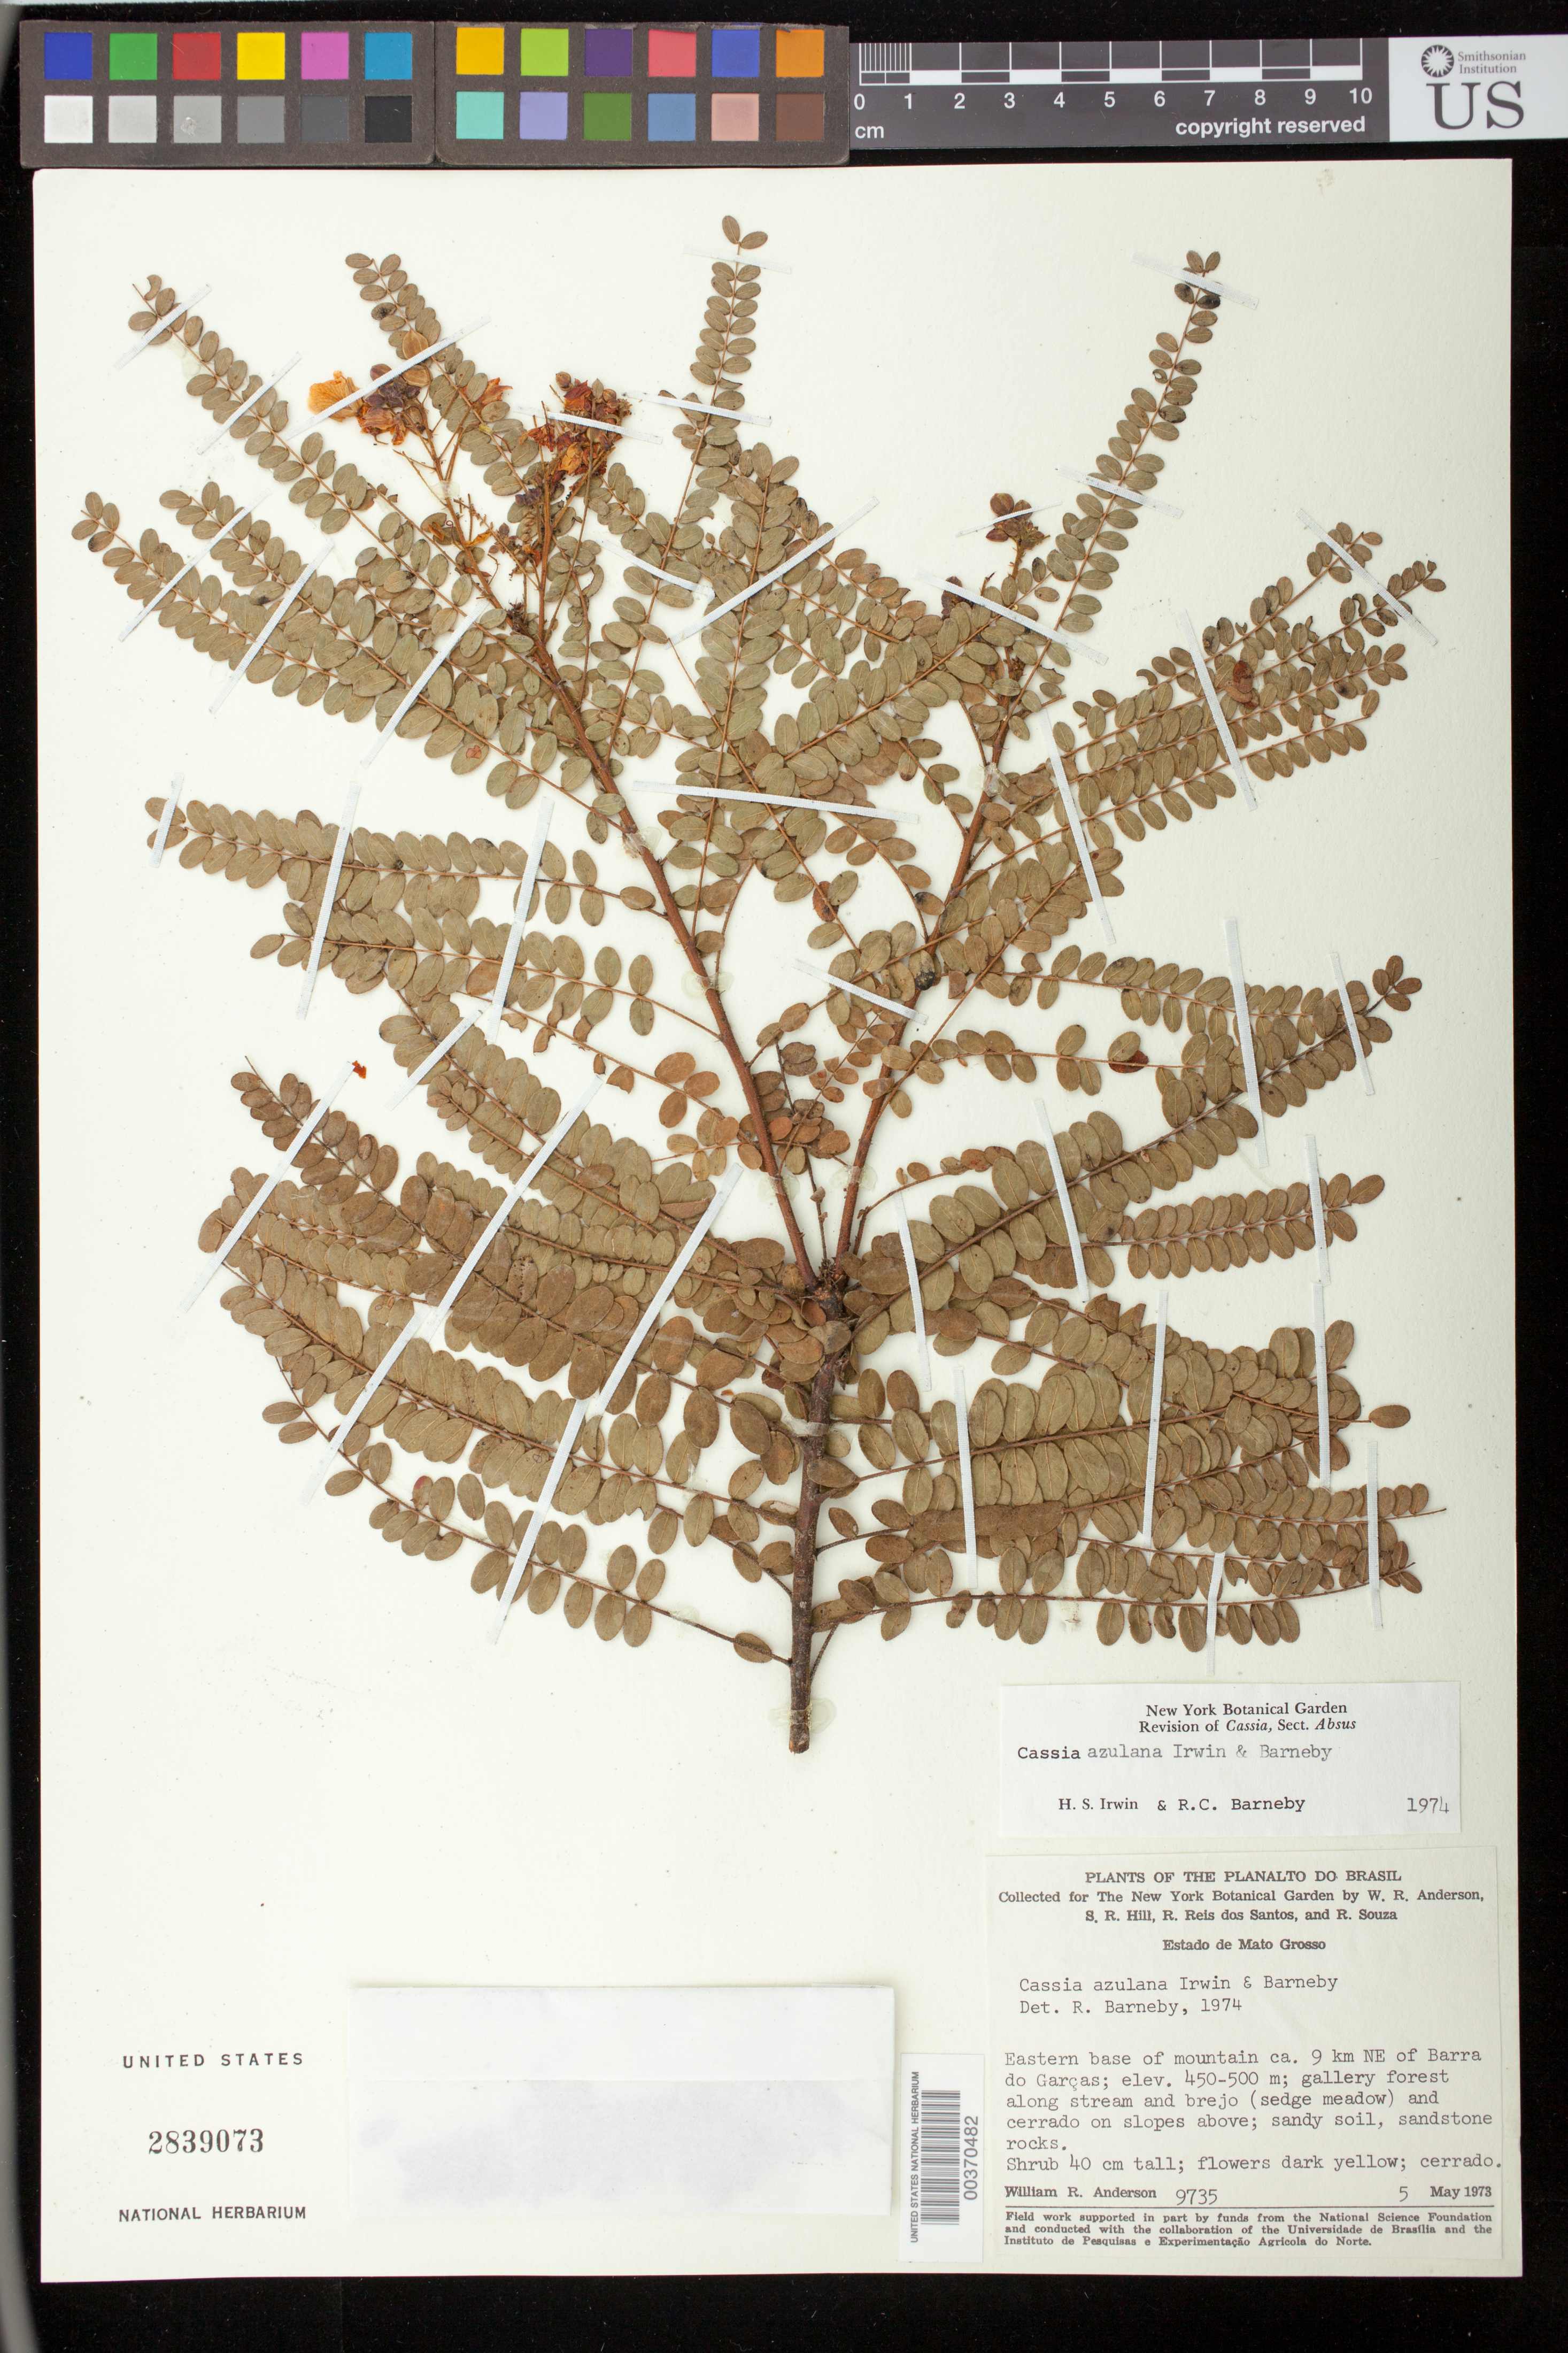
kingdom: Plantae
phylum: Tracheophyta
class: Magnoliopsida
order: Fabales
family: Fabaceae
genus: Chamaecrista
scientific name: Chamaecrista azulana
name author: H.S. Irwin & Barneby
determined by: Irwin, Howard S.; Barneby, R. C.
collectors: W. R. Anderson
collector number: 9735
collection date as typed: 05 May 1973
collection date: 1973-05-05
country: Brazil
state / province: Mato Grosso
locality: Eastern base of mountain; ca 9 km ne of barra do garcas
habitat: gallery forest along stream and brejo (sedge meadow) and cerrado on slopes above; sandy soil, sandstone rocks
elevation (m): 450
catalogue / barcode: US 2839073